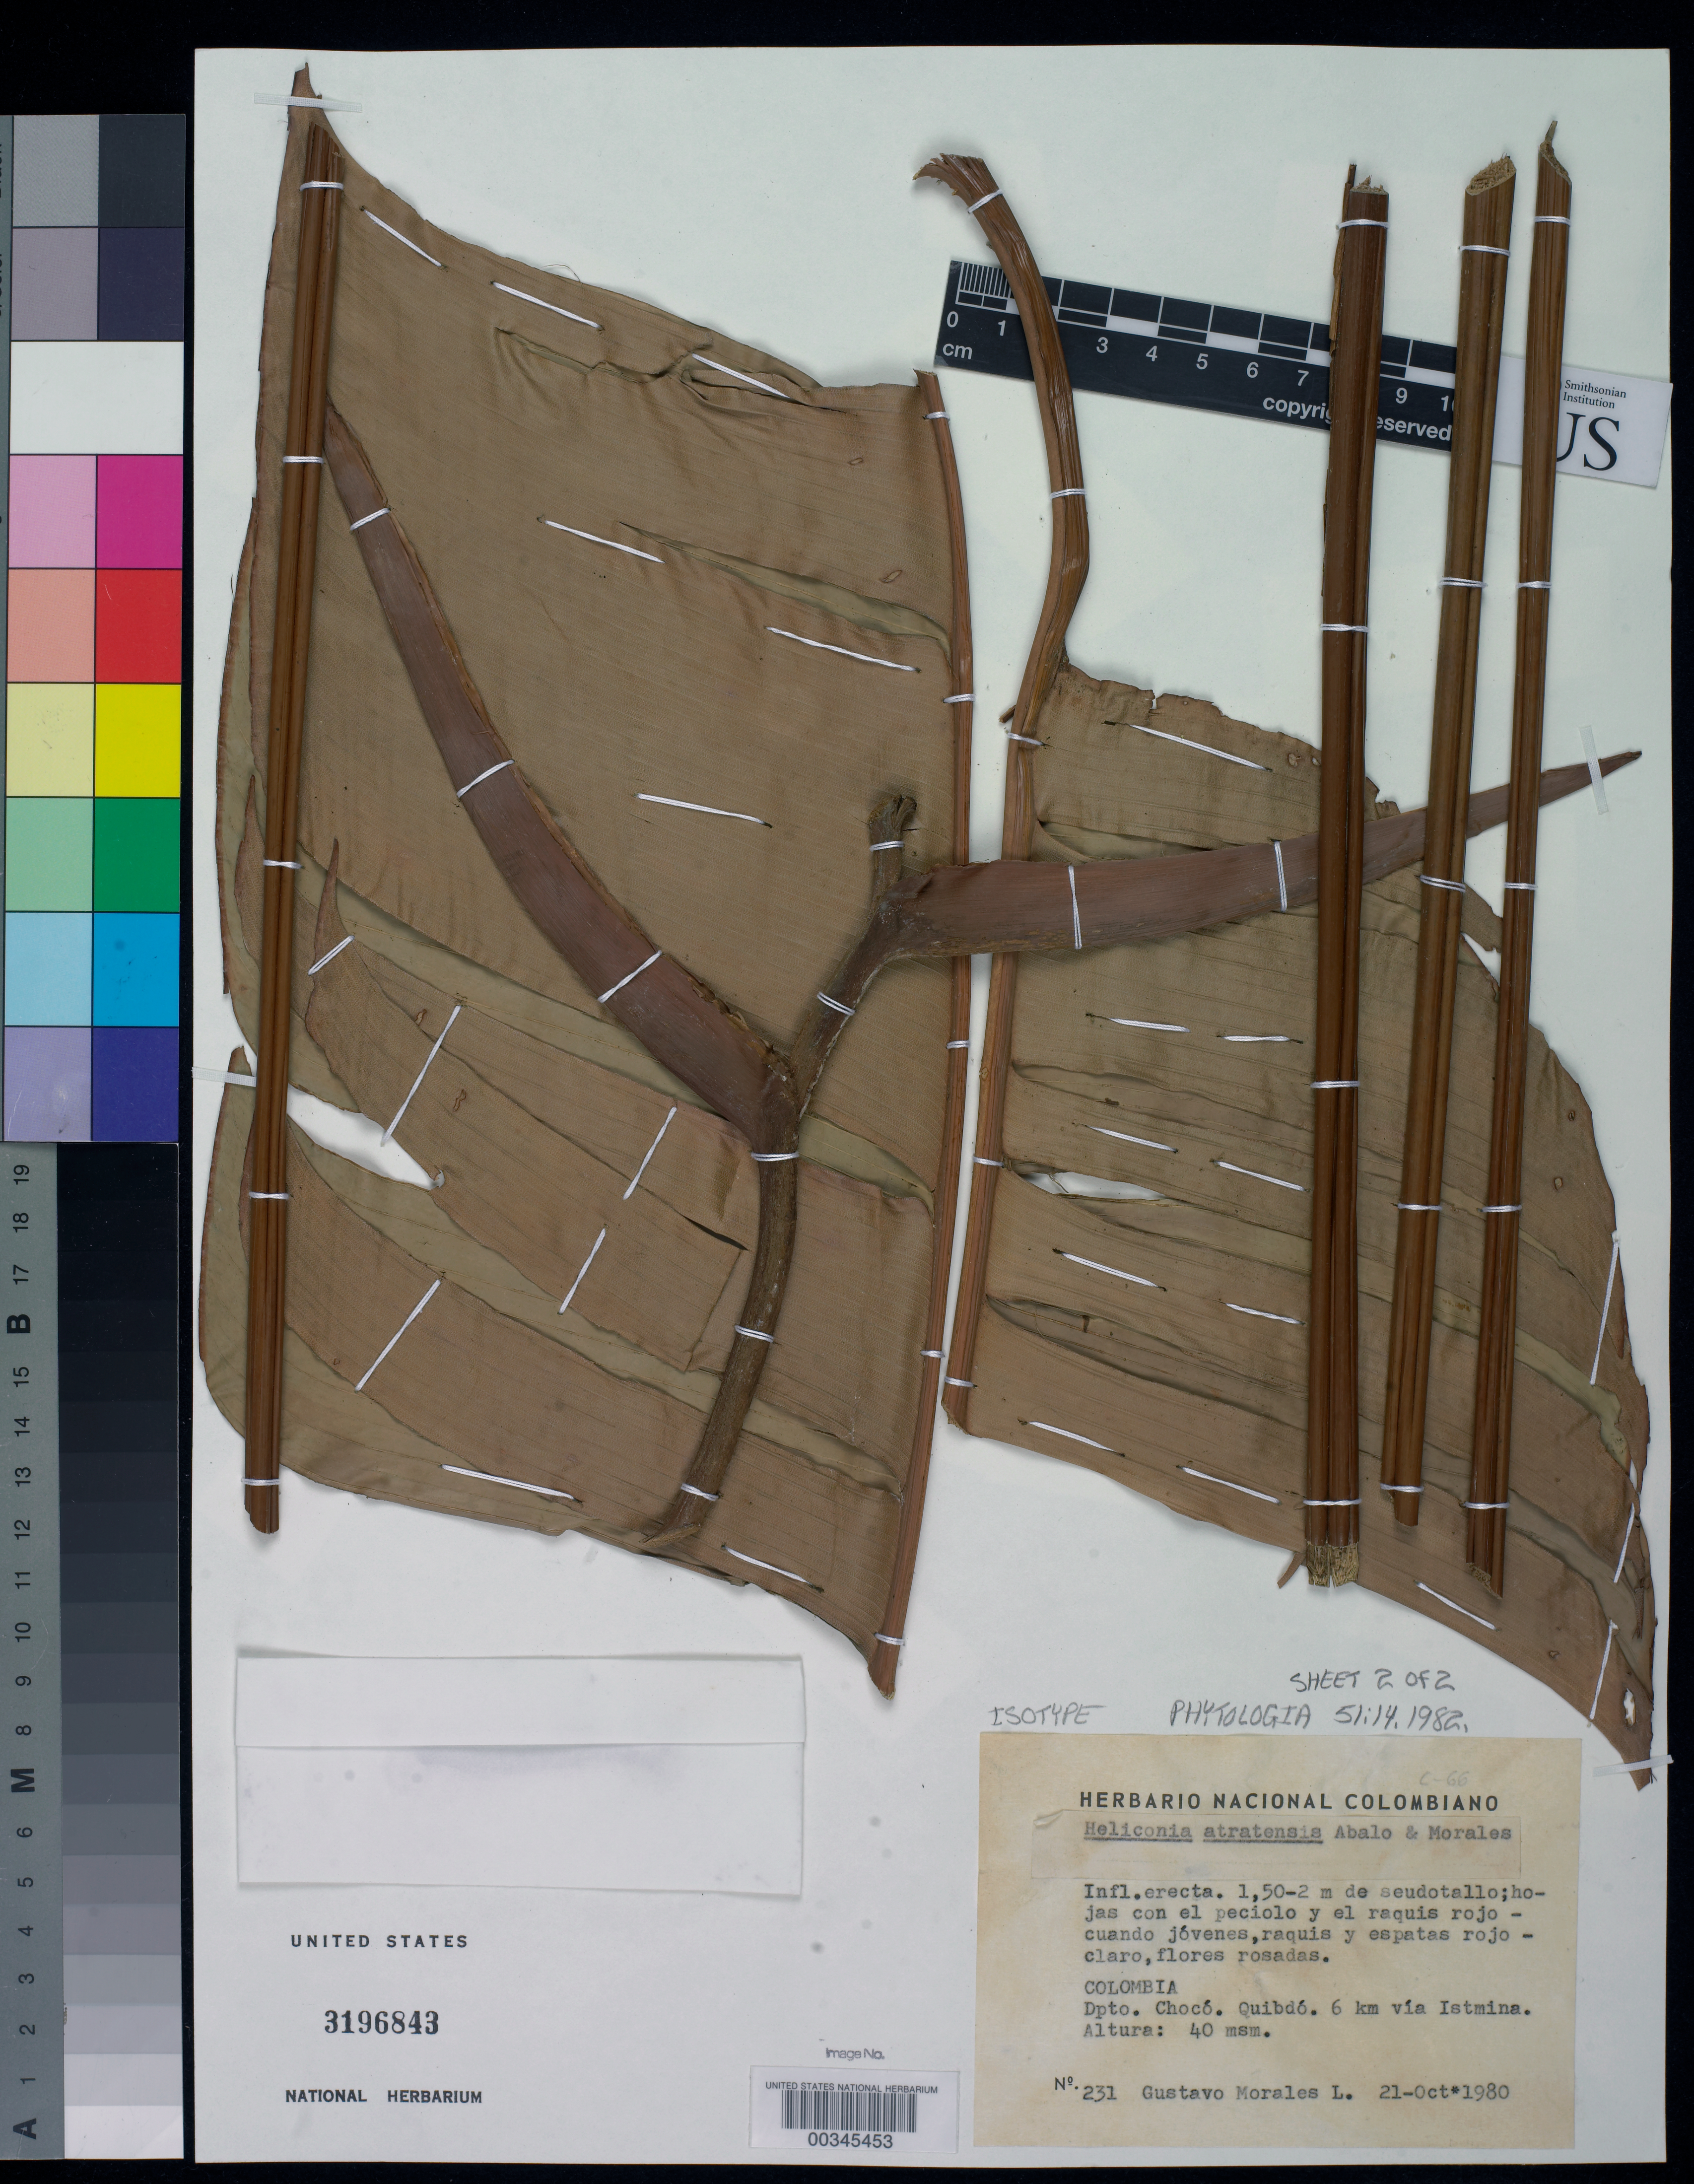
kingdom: Plantae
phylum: Tracheophyta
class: Liliopsida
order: Zingiberales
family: Heliconiaceae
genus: Heliconia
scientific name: Heliconia atratensis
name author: Abalo & G. Morales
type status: Isotype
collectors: G. Morales L.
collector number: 231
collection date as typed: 21 Oct 1980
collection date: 1980-10-21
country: Colombia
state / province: Chocó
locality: Quibdo, 6 km via IstMina.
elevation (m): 40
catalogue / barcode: US 3196843